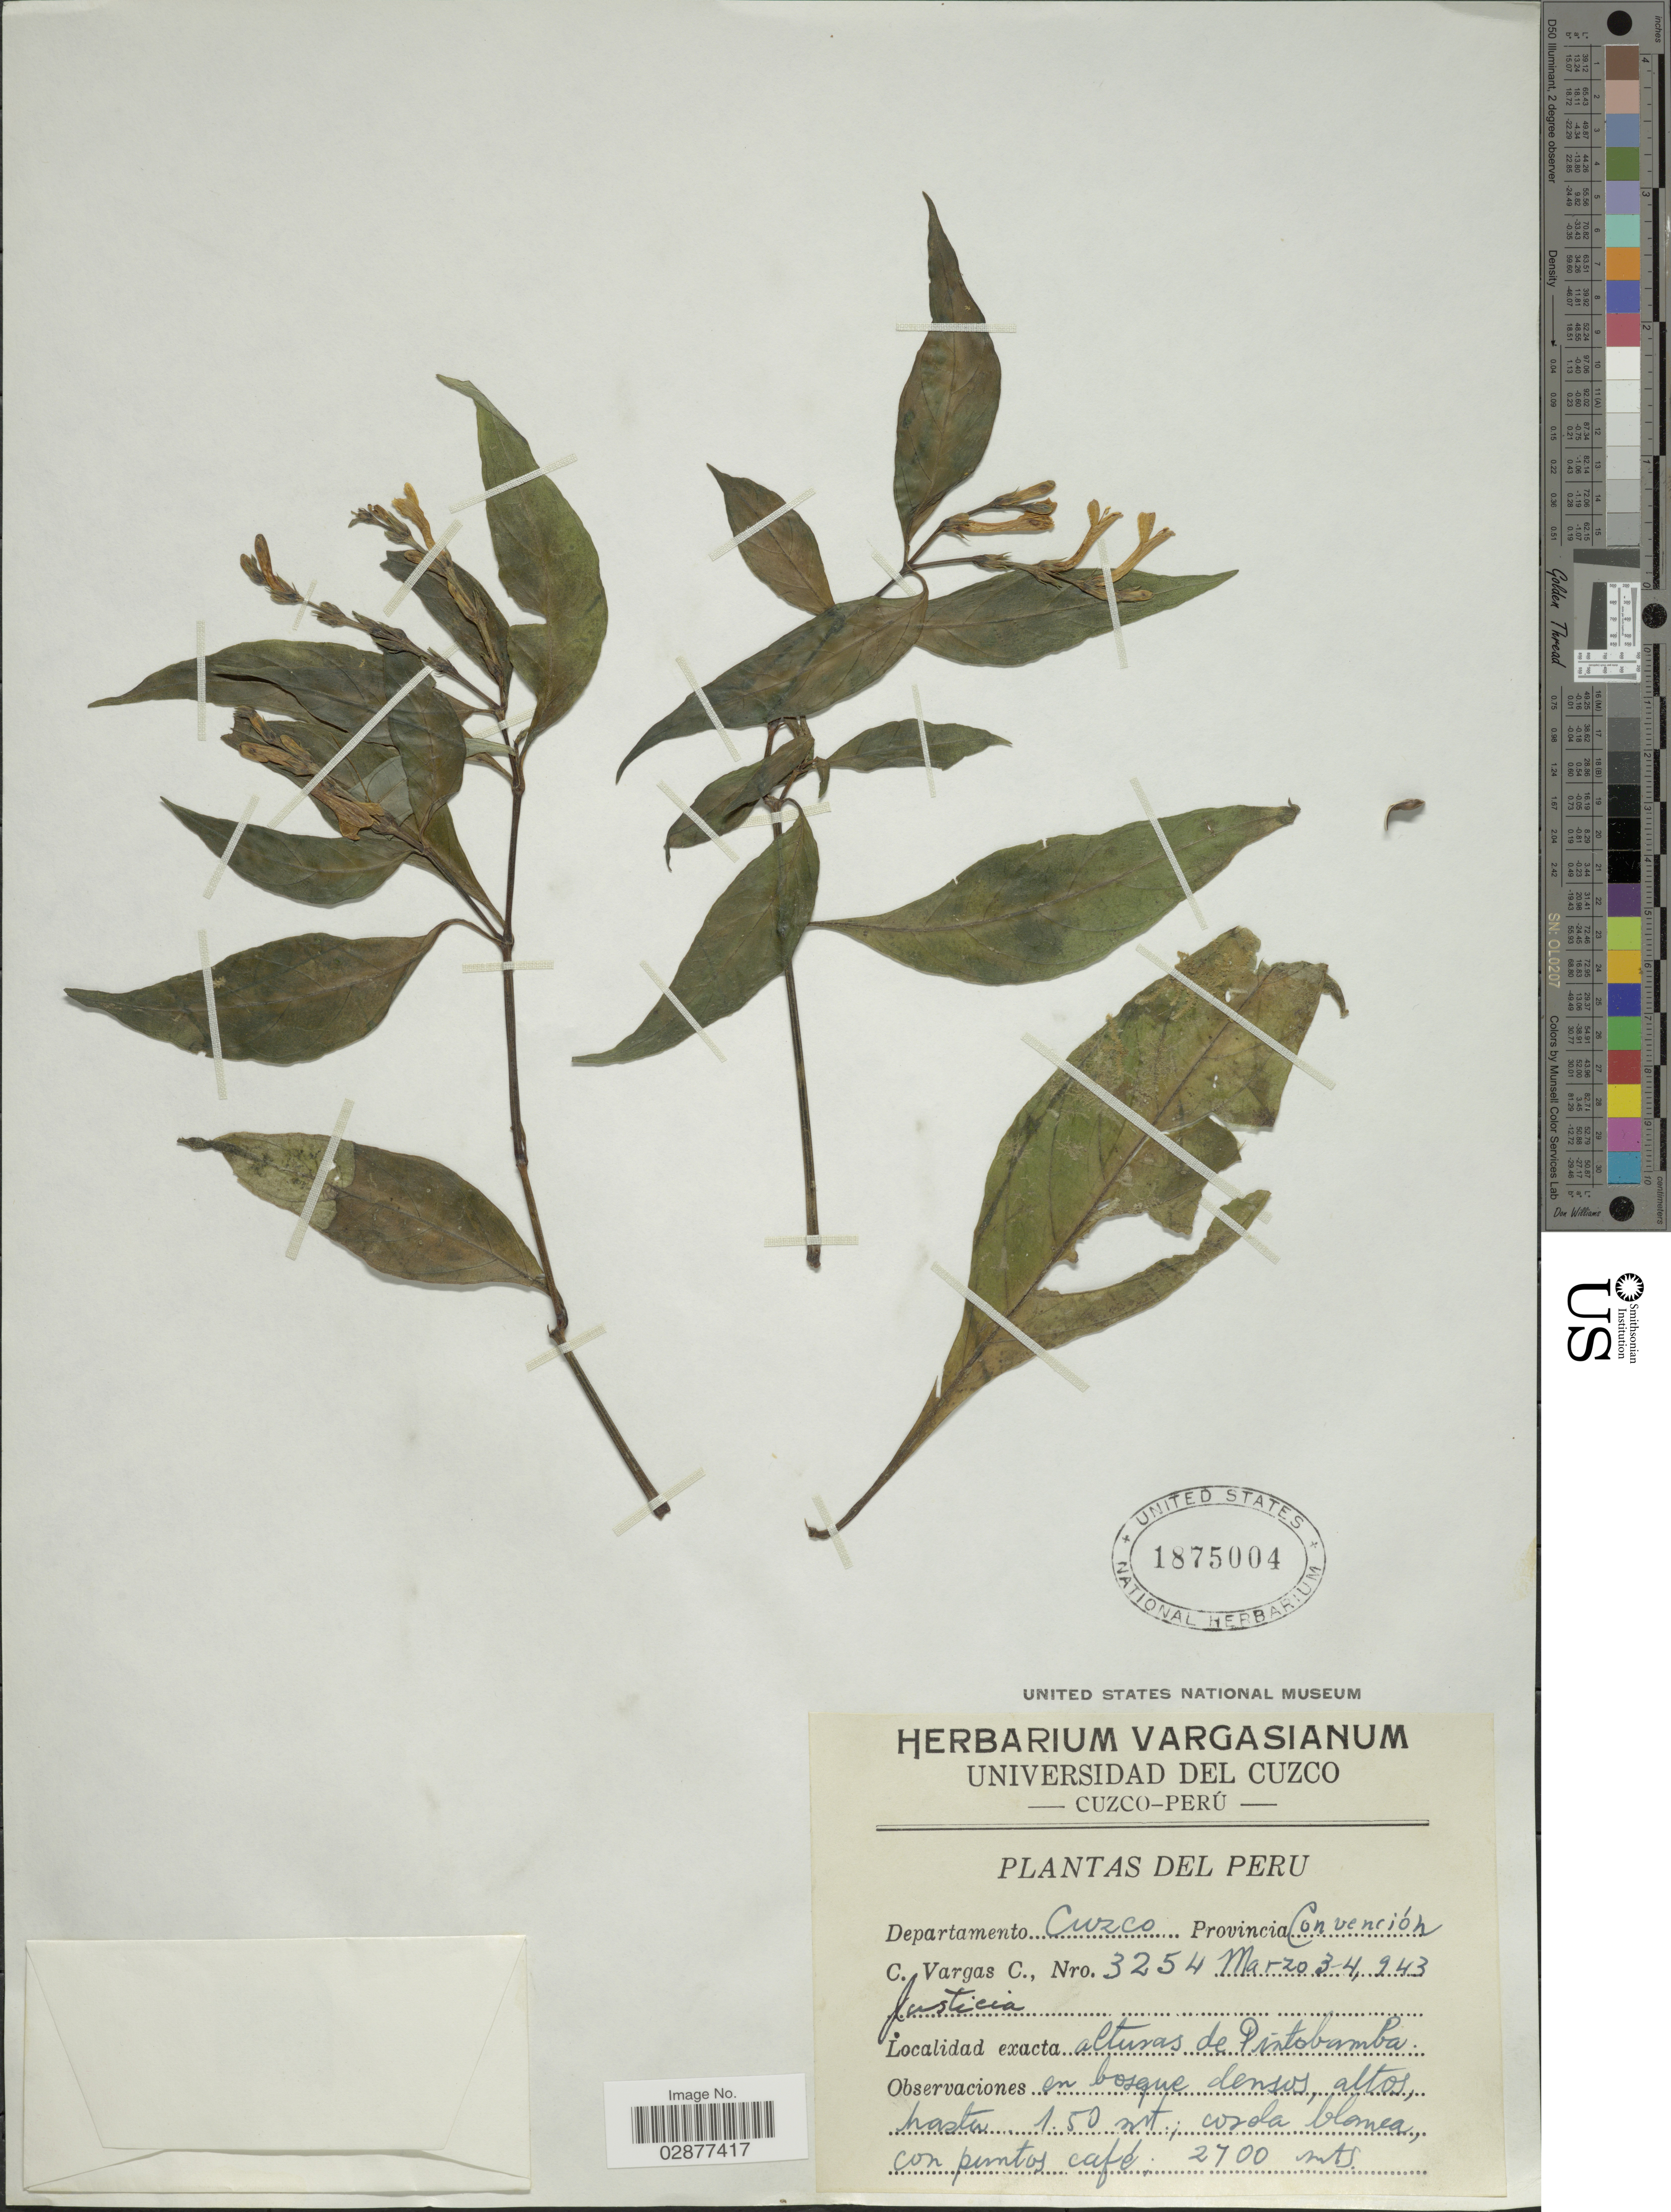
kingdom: Plantae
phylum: Tracheophyta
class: Magnoliopsida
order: Lamiales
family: Acanthaceae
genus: Justicia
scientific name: Justicia boliviana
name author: Rusby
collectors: C. Vargas Calderón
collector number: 3254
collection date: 1943-03-03/1943-03-04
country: Peru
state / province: Cusco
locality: Departamento Cuzco. Provincia Convención. Alturas de Pintobamba.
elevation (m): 2700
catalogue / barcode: US 1875004